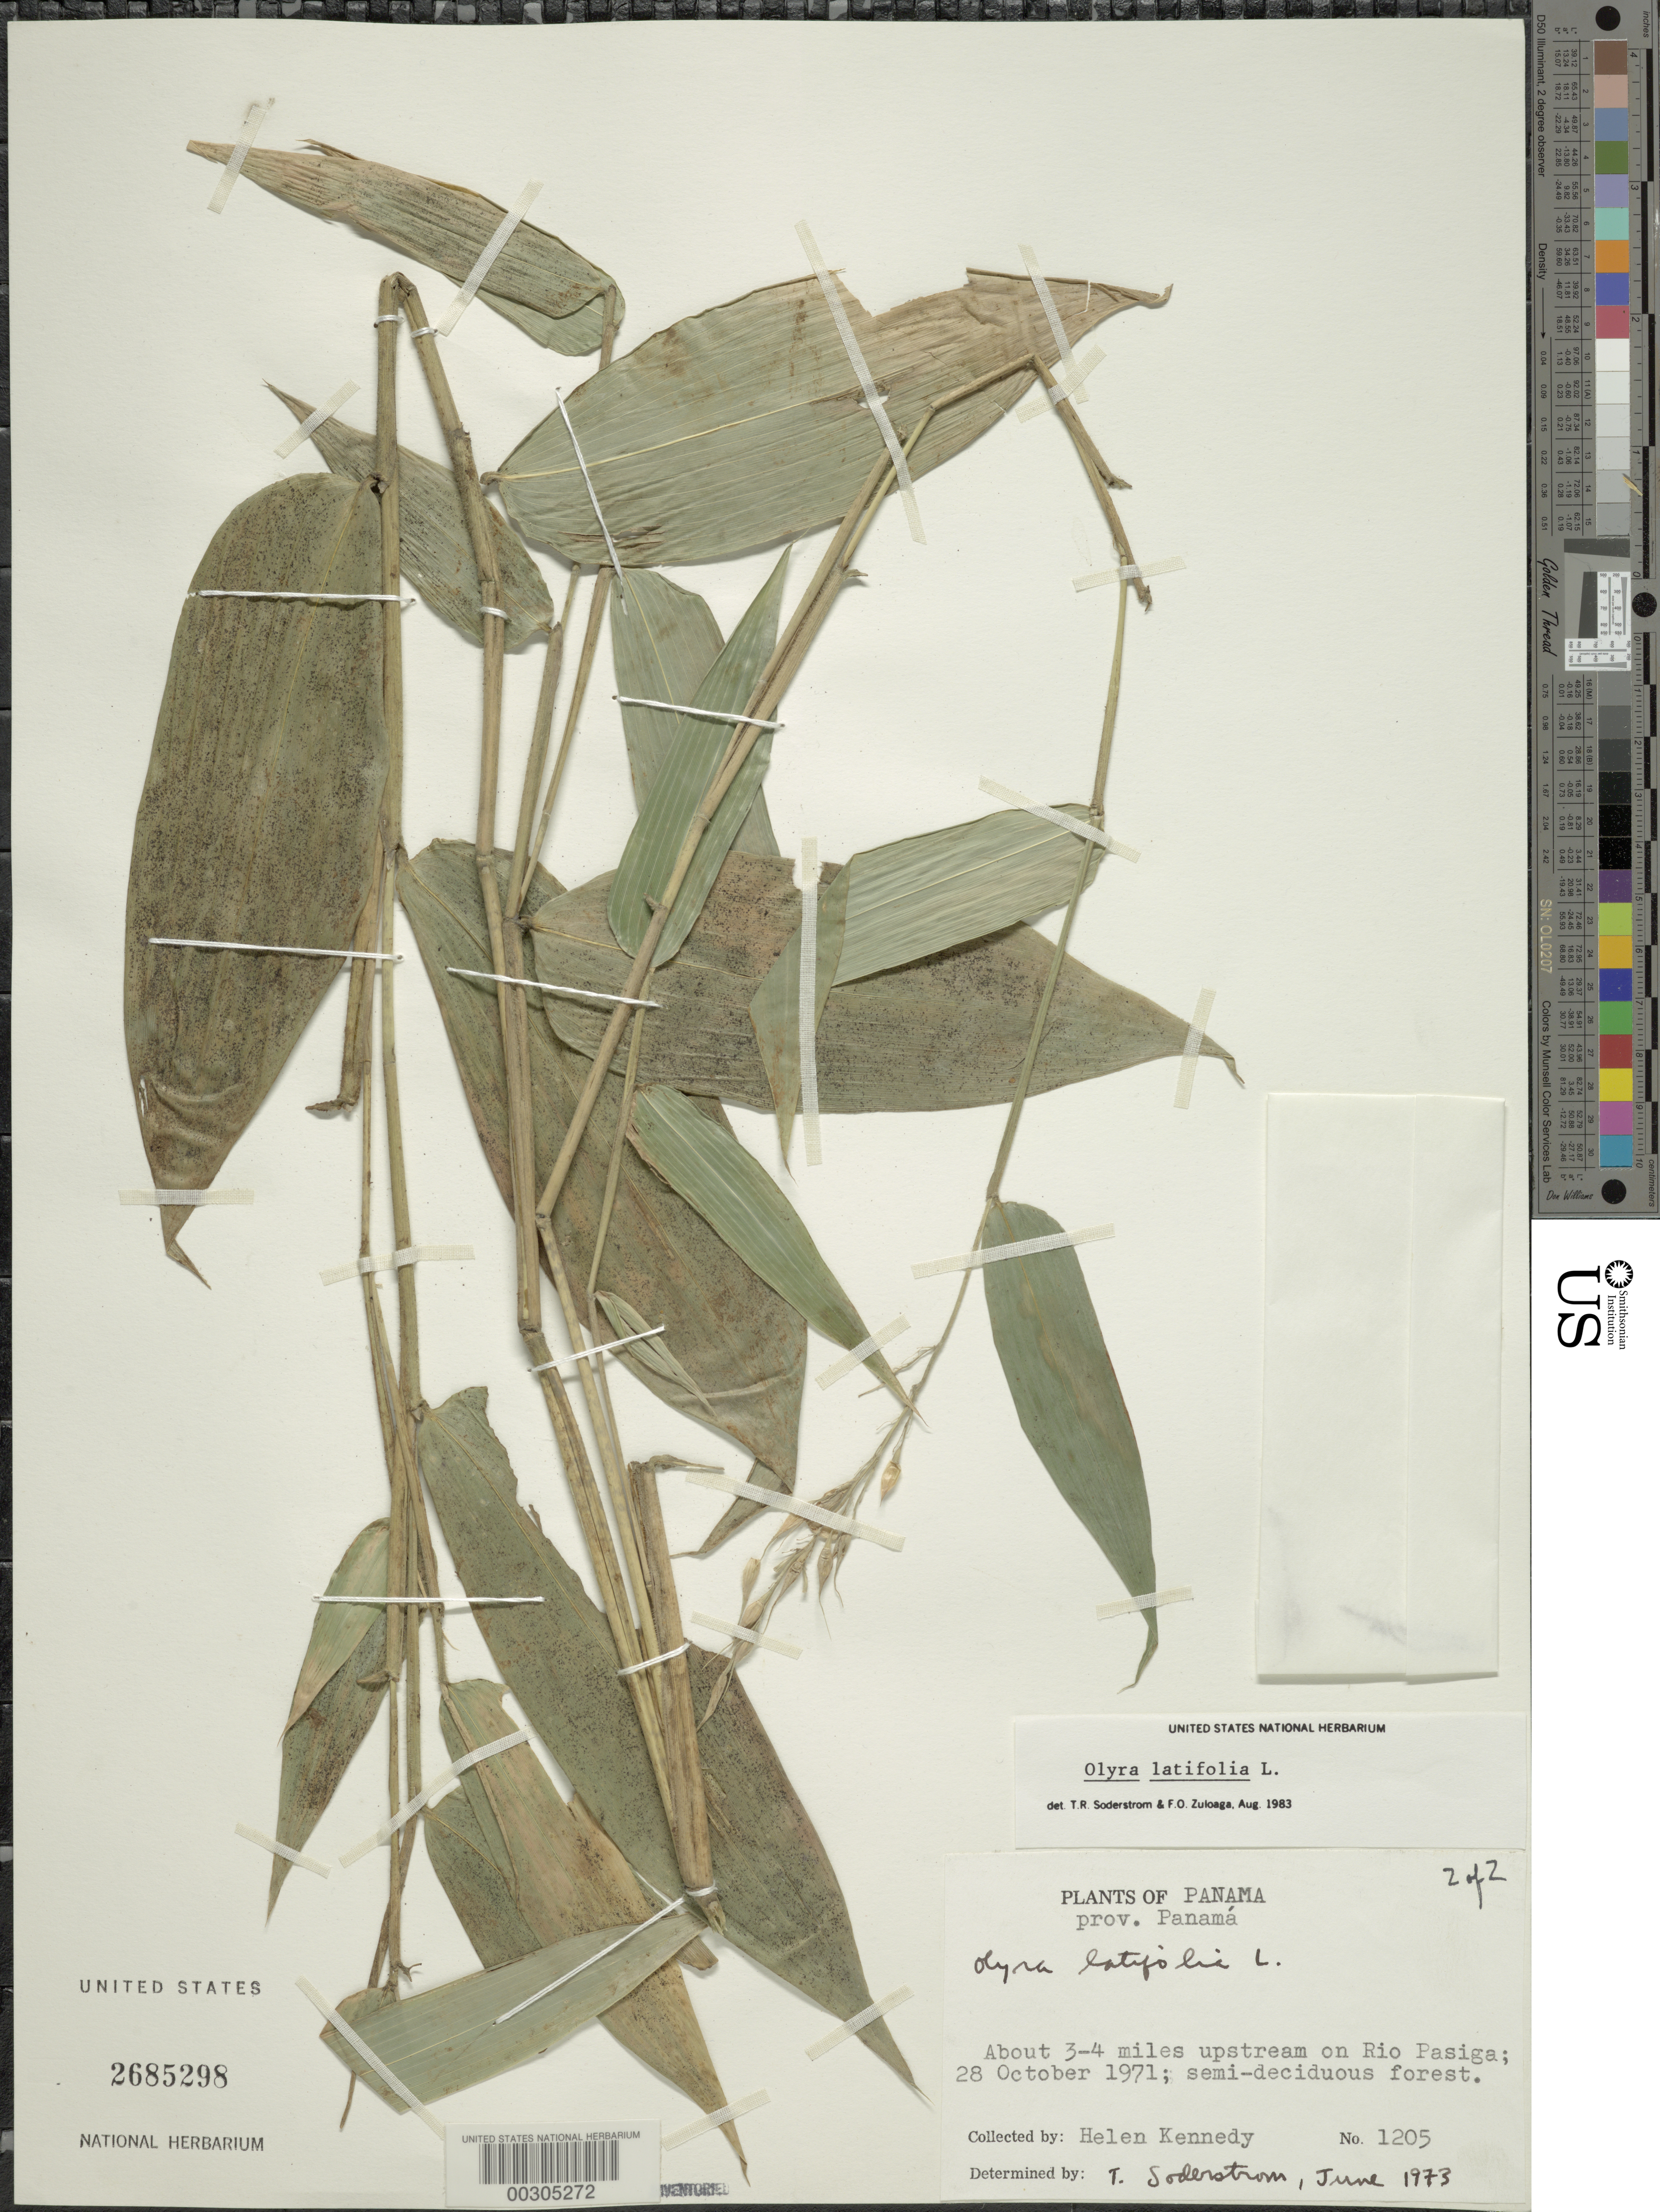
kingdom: Plantae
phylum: Tracheophyta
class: Liliopsida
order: Poales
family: Poaceae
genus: Olyra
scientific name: Olyra latifolia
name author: L.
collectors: H. Kennedy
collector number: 1205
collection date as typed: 28 Oct 1971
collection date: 1971-10-28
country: Panama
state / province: Panamá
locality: Rio Pasiga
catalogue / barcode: US 2685298